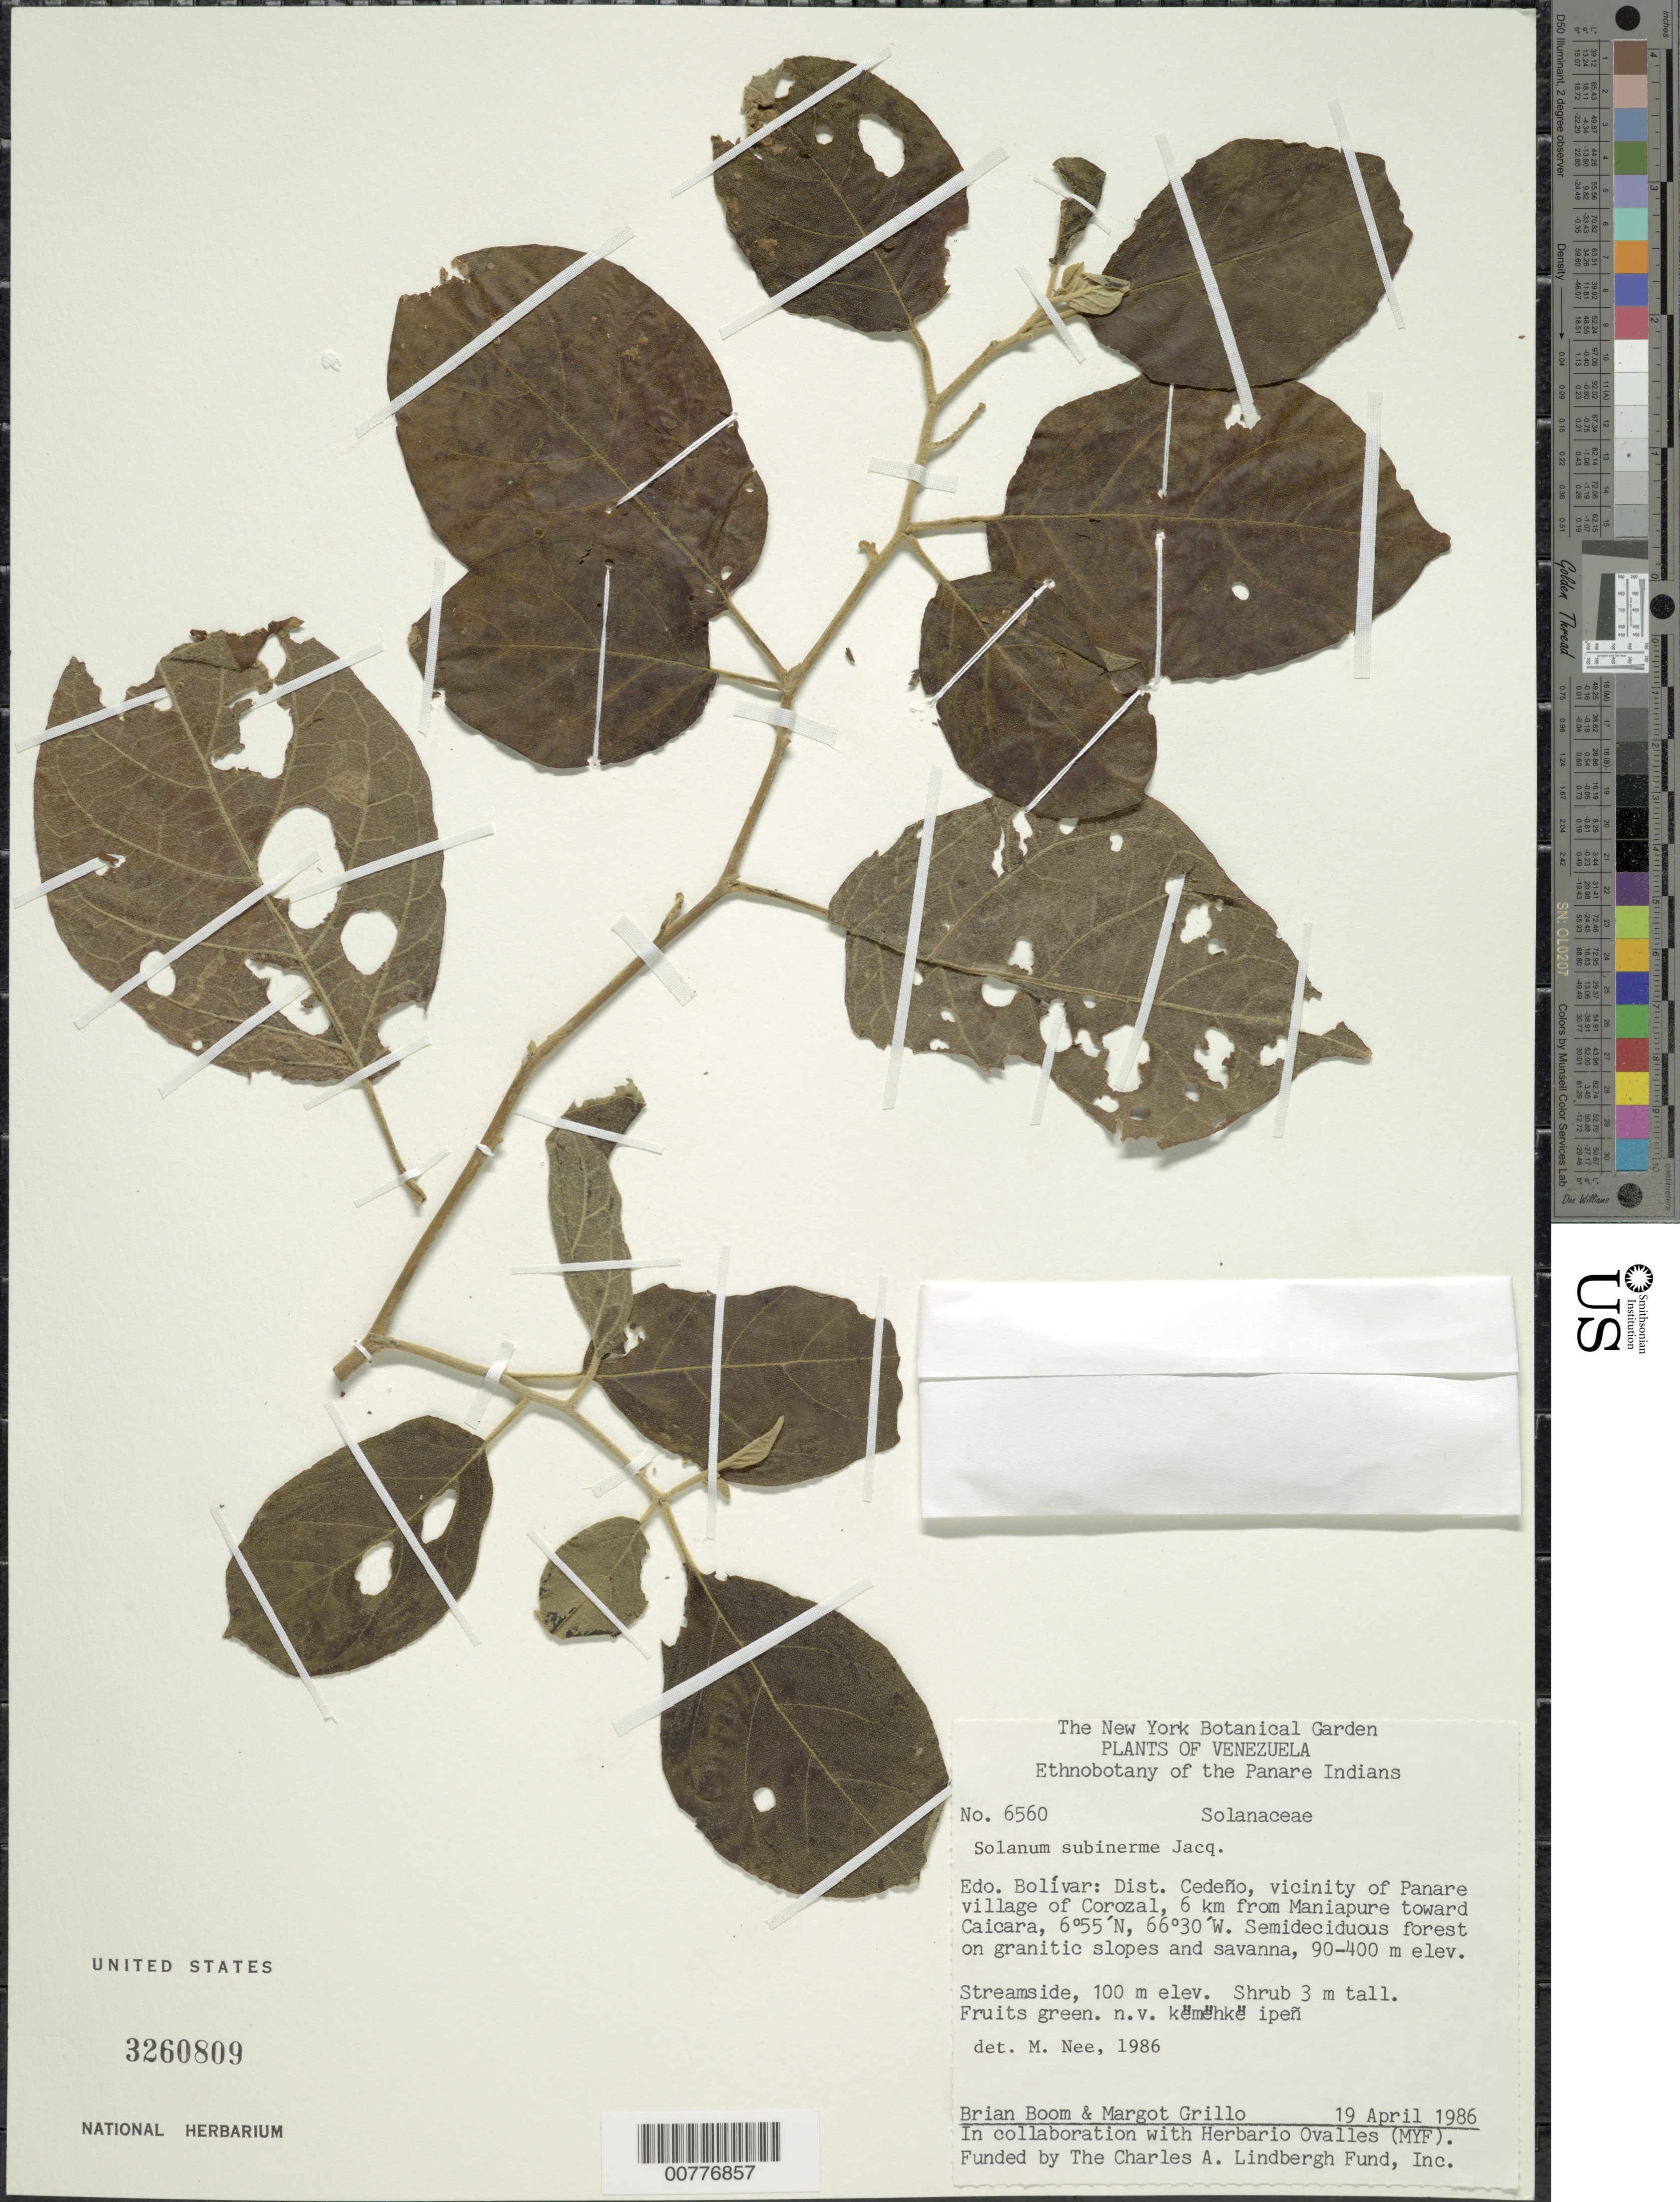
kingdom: Plantae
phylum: Tracheophyta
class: Magnoliopsida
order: Solanales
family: Solanaceae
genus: Solanum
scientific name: Solanum subinerme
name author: Jacq.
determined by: Nee, Michael H.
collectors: B. M. Boom & M. Grillo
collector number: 6560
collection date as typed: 4 Apr 1986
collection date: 1986-04-04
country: Venezuela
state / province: Bolívar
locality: Dist. Cedeño, vicinity of Panare village of Corozal, 6 km from Maniapure toward Caicara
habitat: Semidecidious forest on granitic slopes and savanna; streamside.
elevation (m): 100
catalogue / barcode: US 3260809